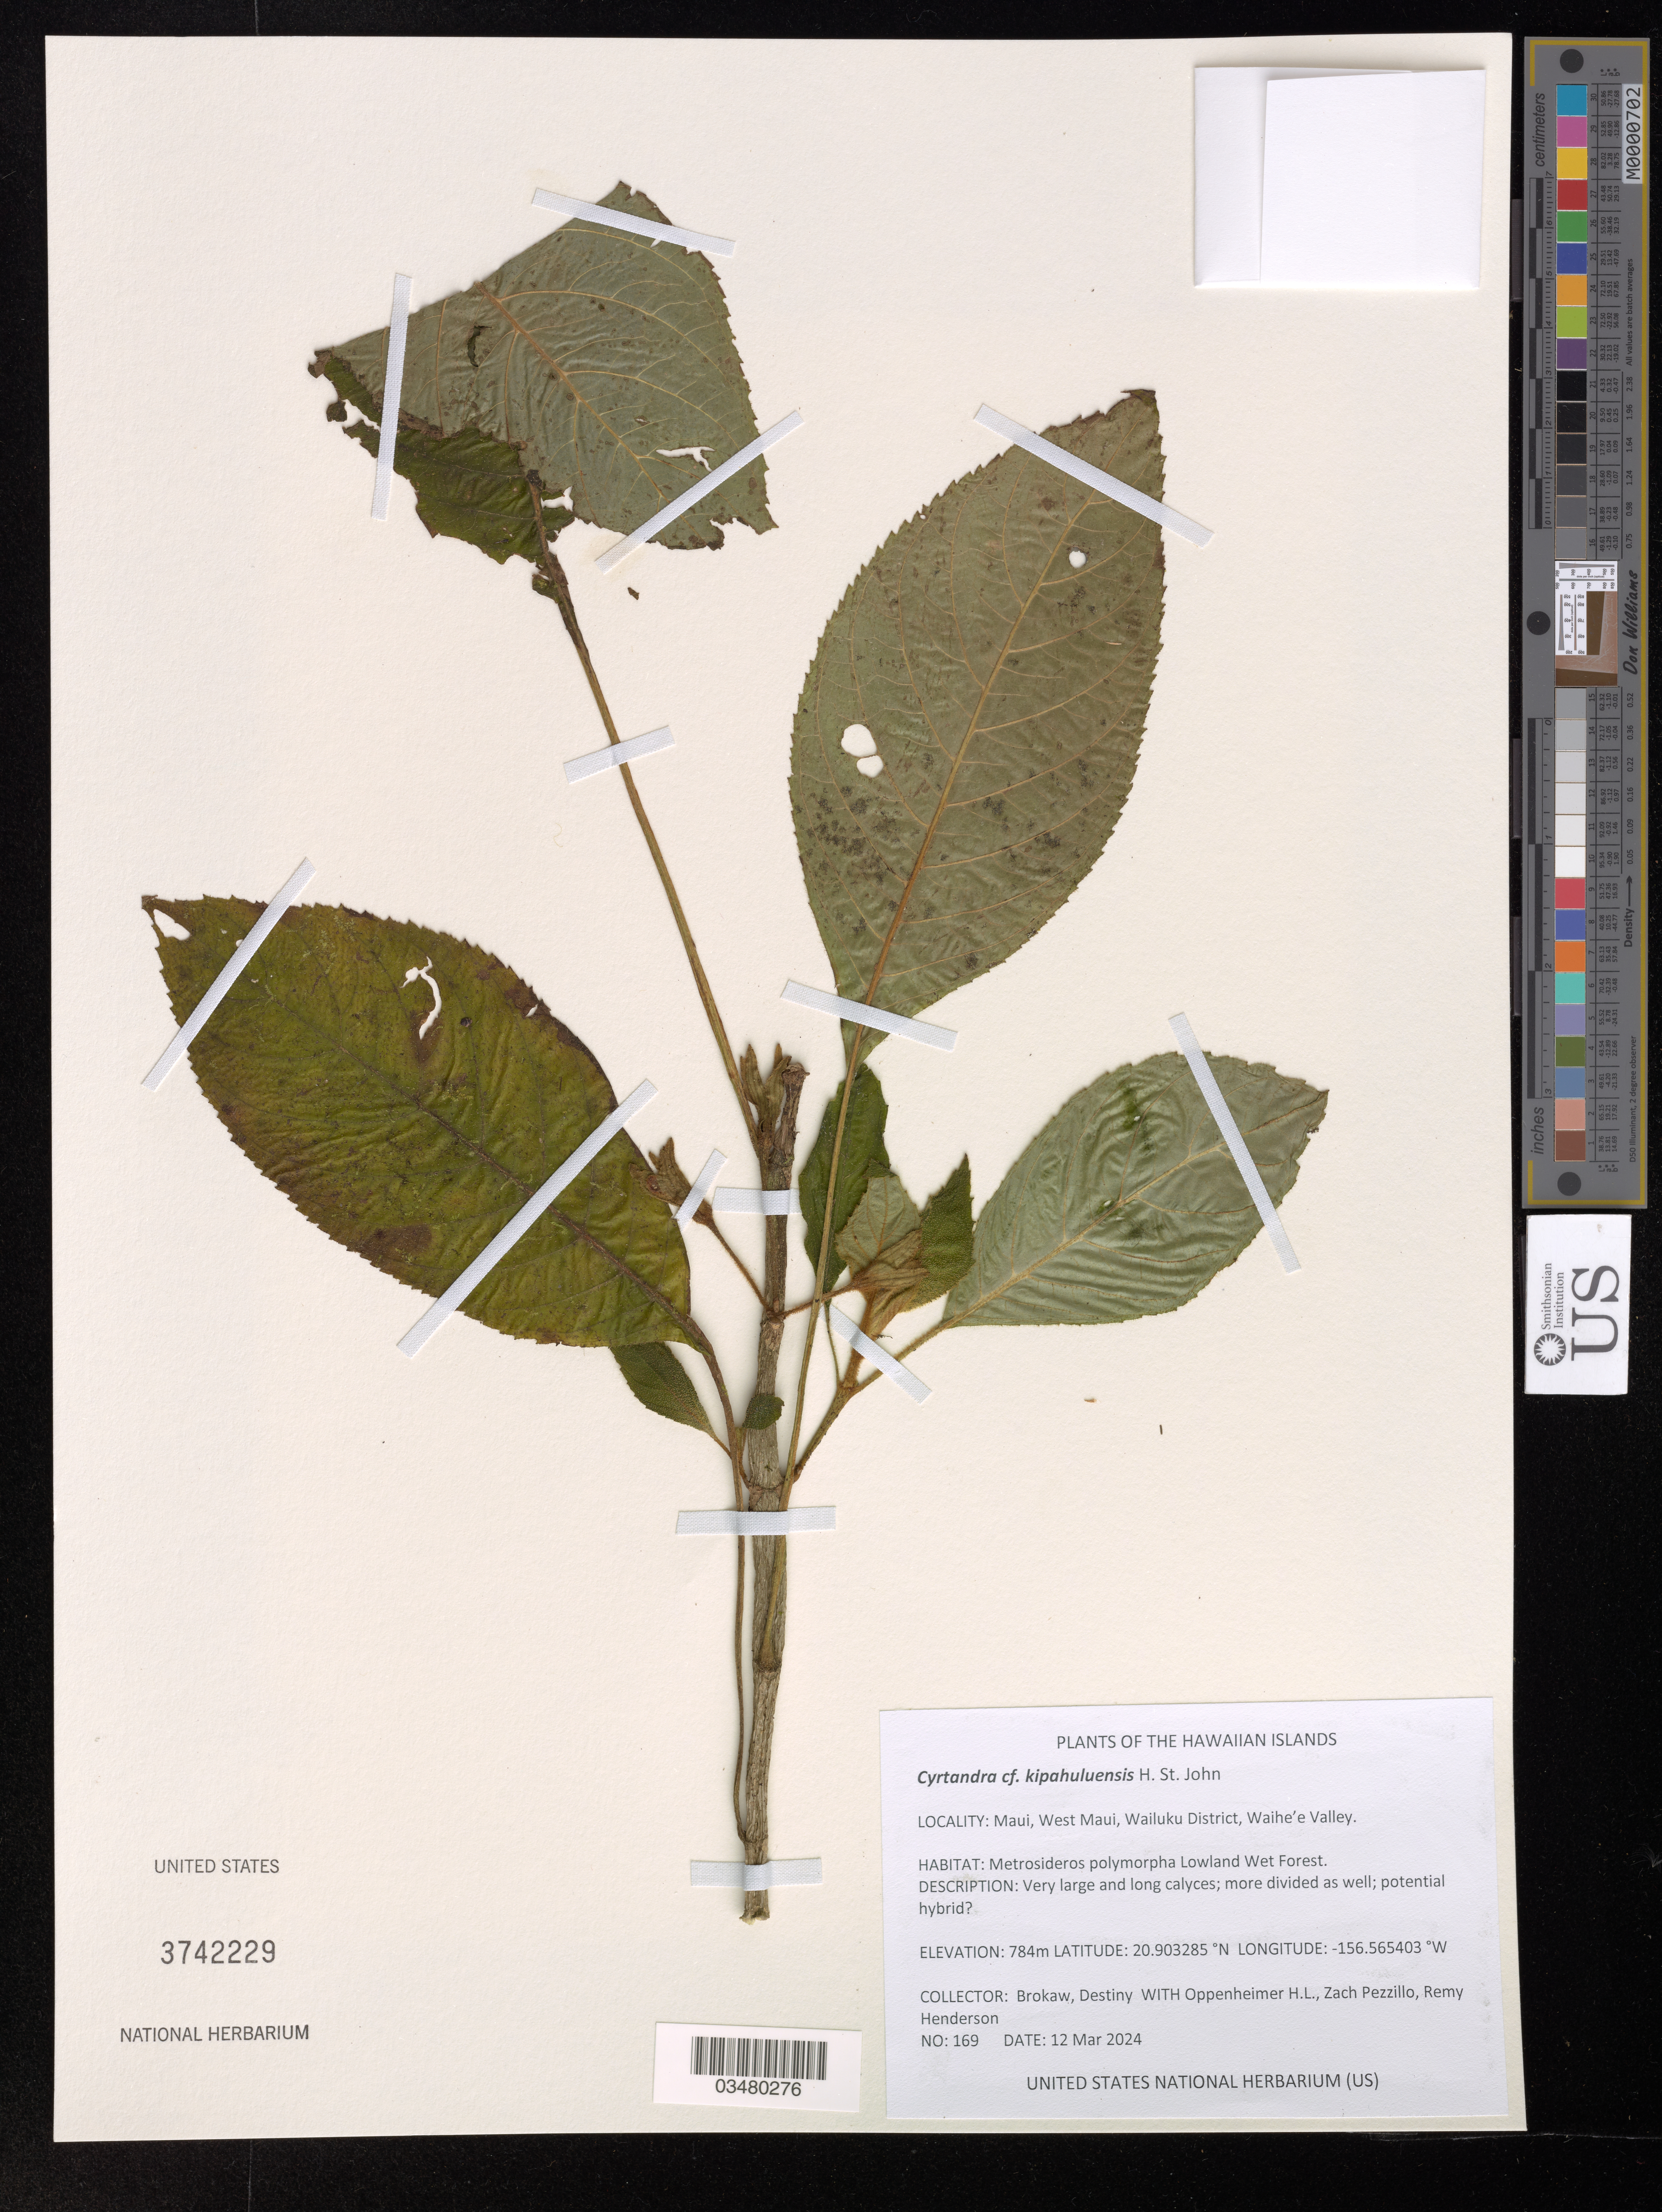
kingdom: Plantae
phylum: Tracheophyta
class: Magnoliopsida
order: Lamiales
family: Gesneriaceae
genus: Cyrtandra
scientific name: Cyrtandra kipahuluensis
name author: H. St. John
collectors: H. L. Oppenheimer, Z. Pezzillo & R. Henderson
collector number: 169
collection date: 2024-03-12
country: United States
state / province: Hawaii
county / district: Maui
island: Maui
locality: West Maui, Wailuku District, Waihe'e Valley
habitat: Lowland wet forest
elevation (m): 784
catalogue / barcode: US 3742229